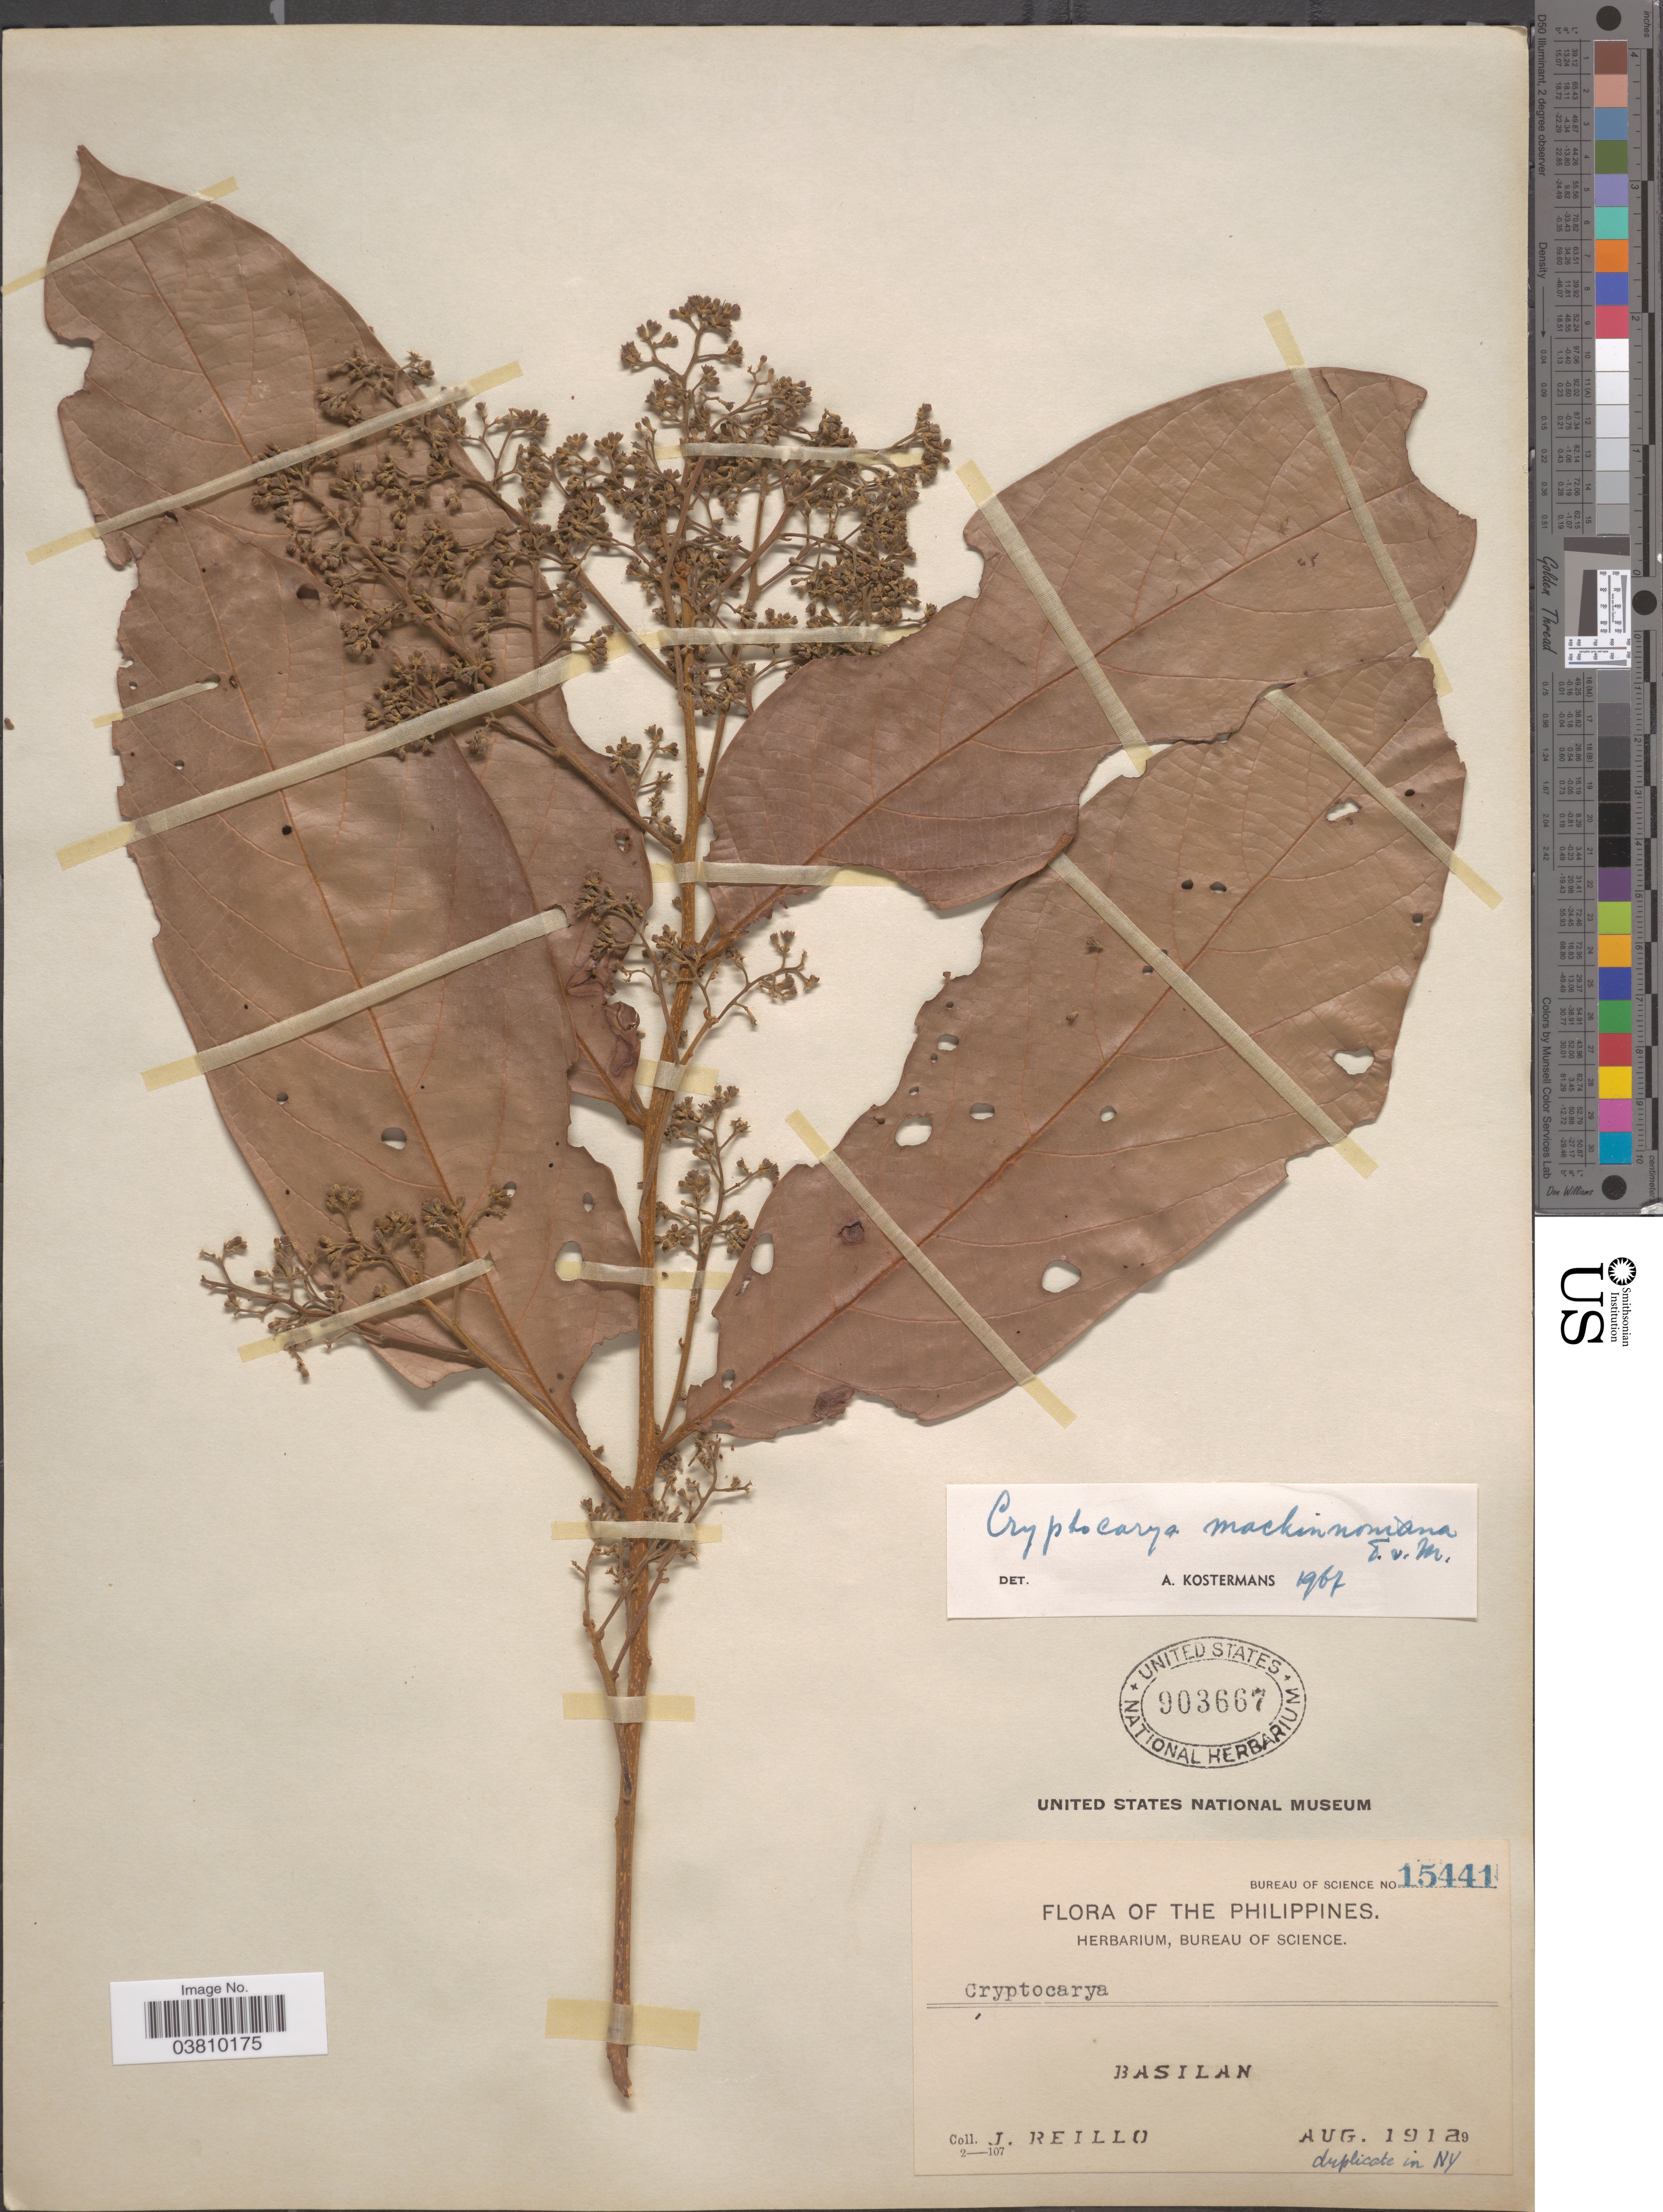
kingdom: Plantae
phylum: Tracheophyta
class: Magnoliopsida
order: Laurales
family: Lauraceae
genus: Cryptocarya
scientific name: Cryptocarya mackinnoniana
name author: F. Muell.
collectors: J. Reillo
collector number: Bureau of Science 15441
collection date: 1912-08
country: Philippines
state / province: Muslim Mindanao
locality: Basilan.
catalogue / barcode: US 903667